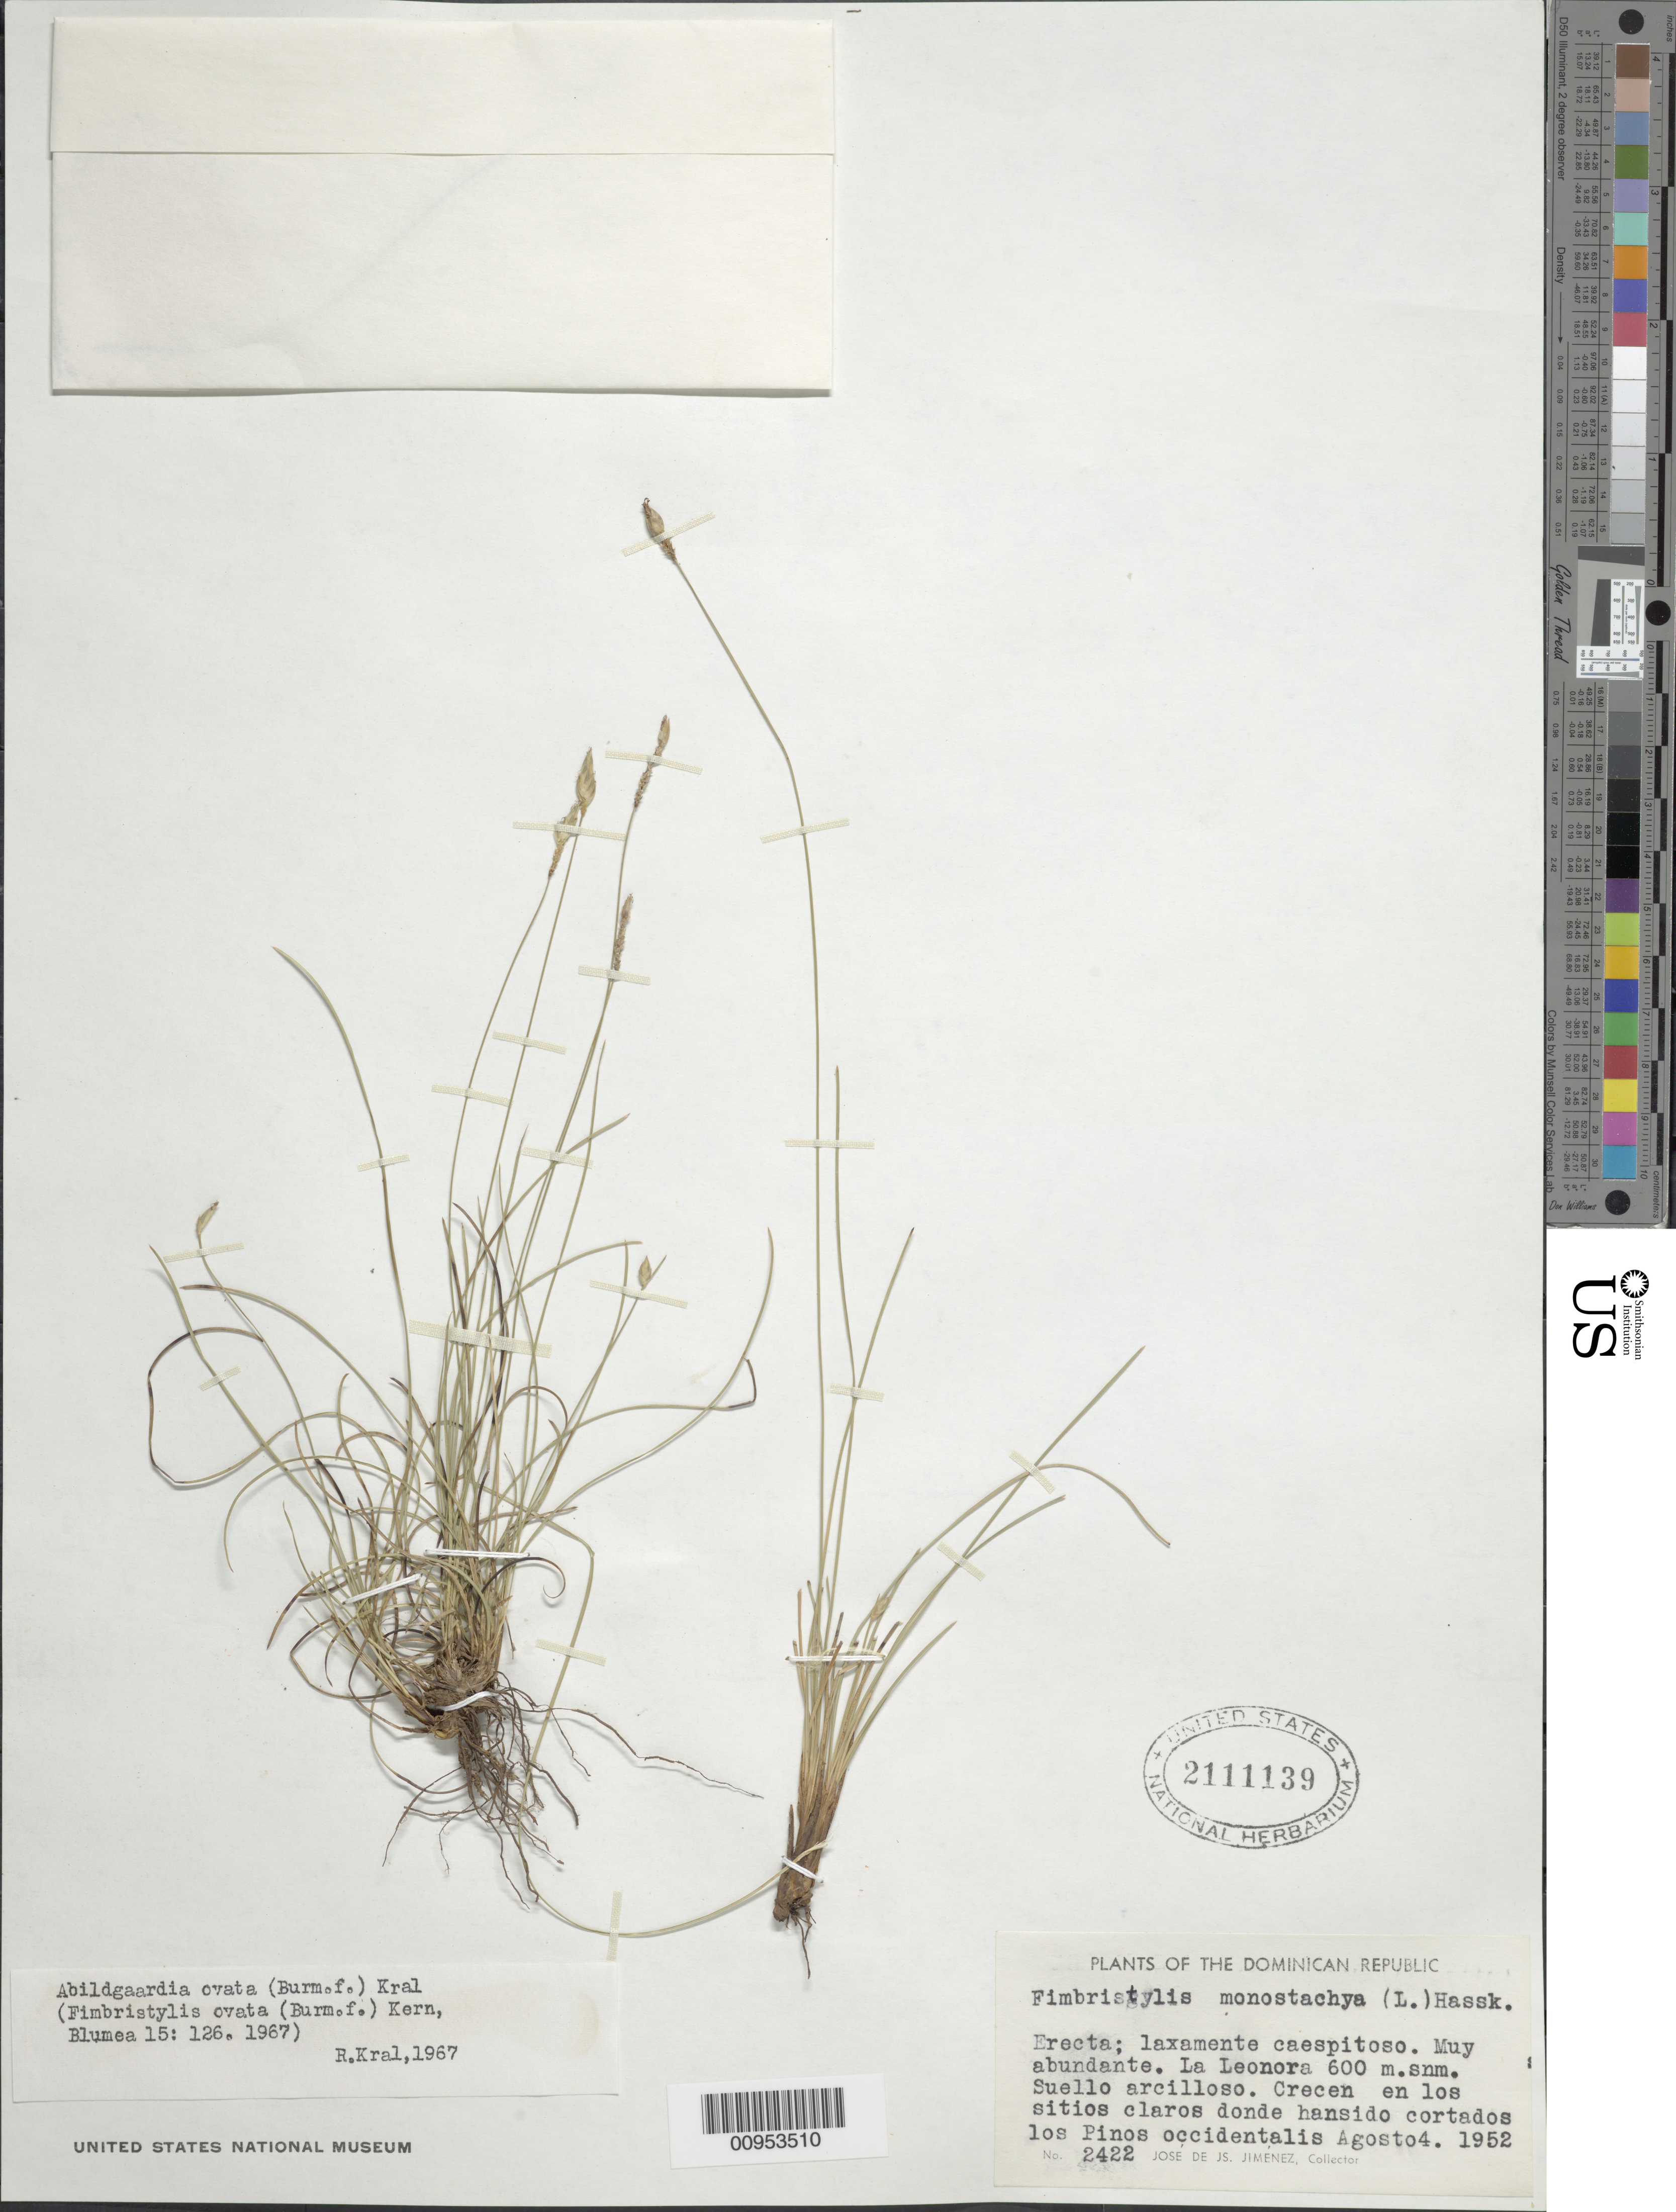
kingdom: Plantae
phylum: Tracheophyta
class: Liliopsida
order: Poales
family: Cyperaceae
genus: Abildgaardia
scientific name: Abildgaardia ovata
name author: (Burm. f.) Kral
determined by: Kral, Robert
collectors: J. J. Jiménez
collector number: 2422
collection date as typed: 04 Aug 1952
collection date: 1952-08-04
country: Dominican Republic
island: Hispaniola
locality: La Leonora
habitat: Suelo arcilloso, crecen en los sitios claros donde han side cortados los Pinos occidentalis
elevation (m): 600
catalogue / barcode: US 2111139